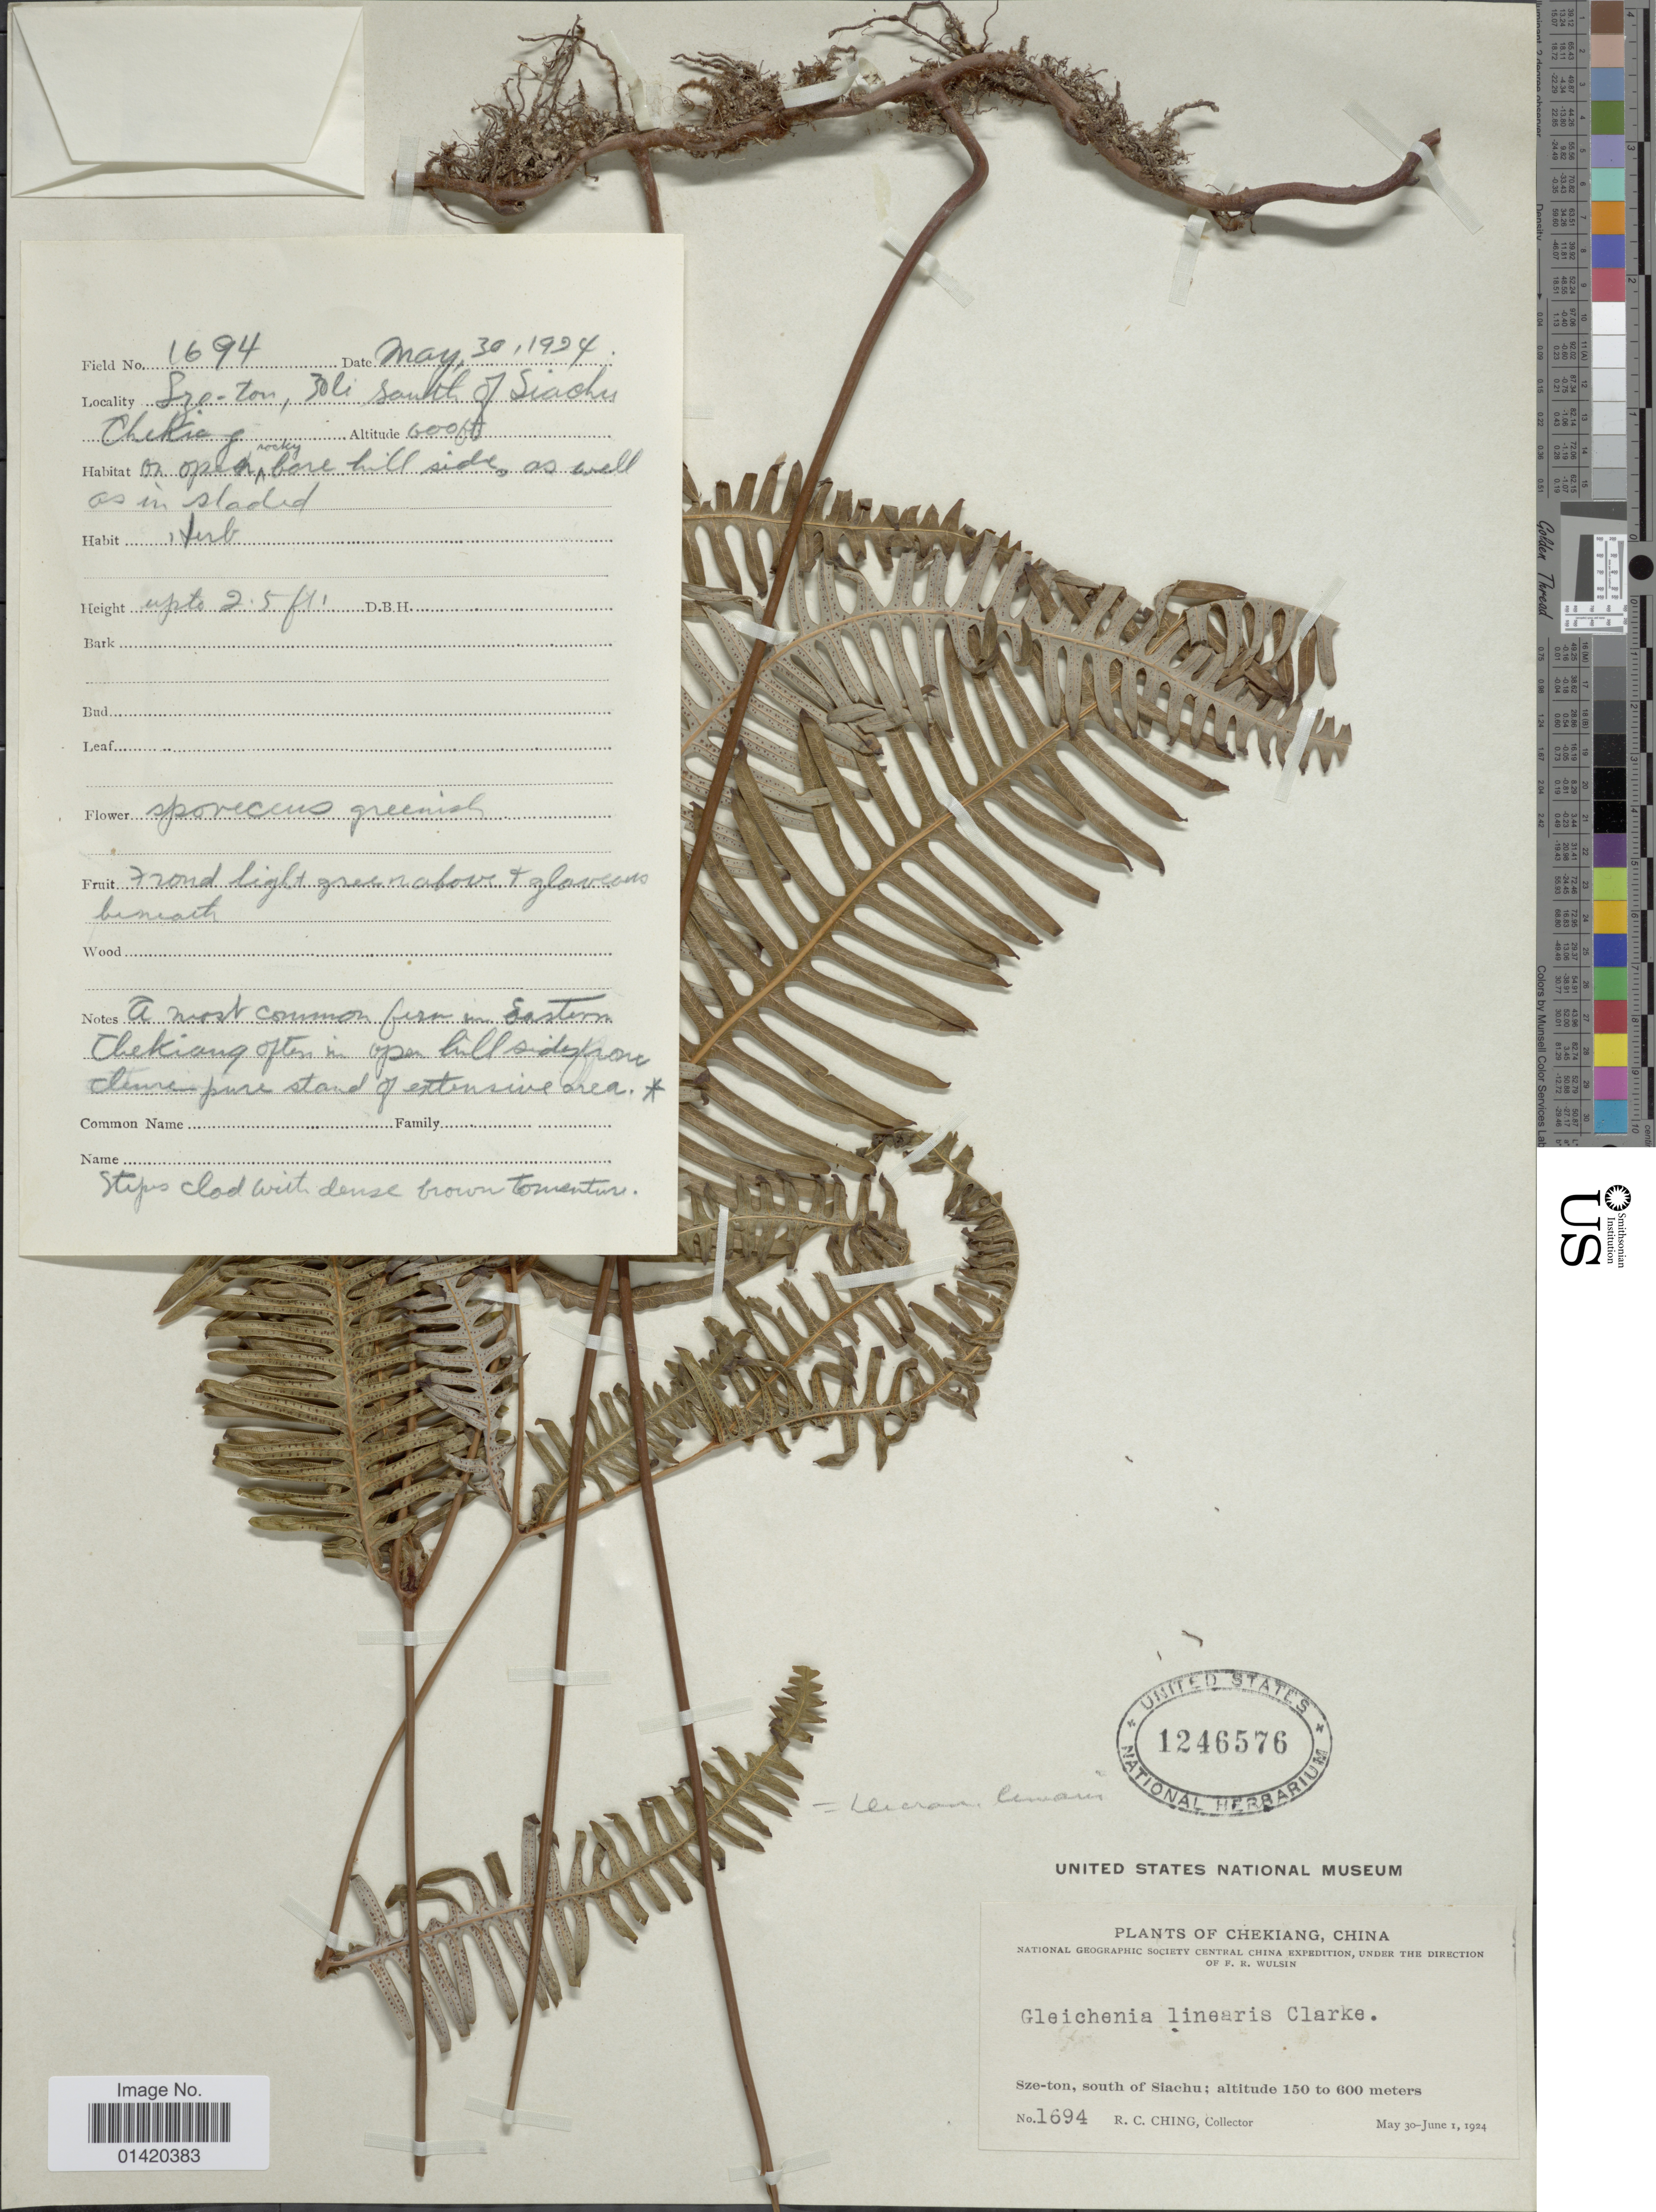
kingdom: Plantae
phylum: Tracheophyta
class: Polypodiopsida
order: Gleicheniales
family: Gleicheniaceae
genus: Dicranopteris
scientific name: Dicranopteris linearis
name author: (Burm. f.) Underw.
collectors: R. C. Ching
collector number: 1694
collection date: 1924-05-30/1924-06-01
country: China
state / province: Zhejiang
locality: Chekiang, Sze-ton, south of Siachu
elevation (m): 183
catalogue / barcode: US 1246576